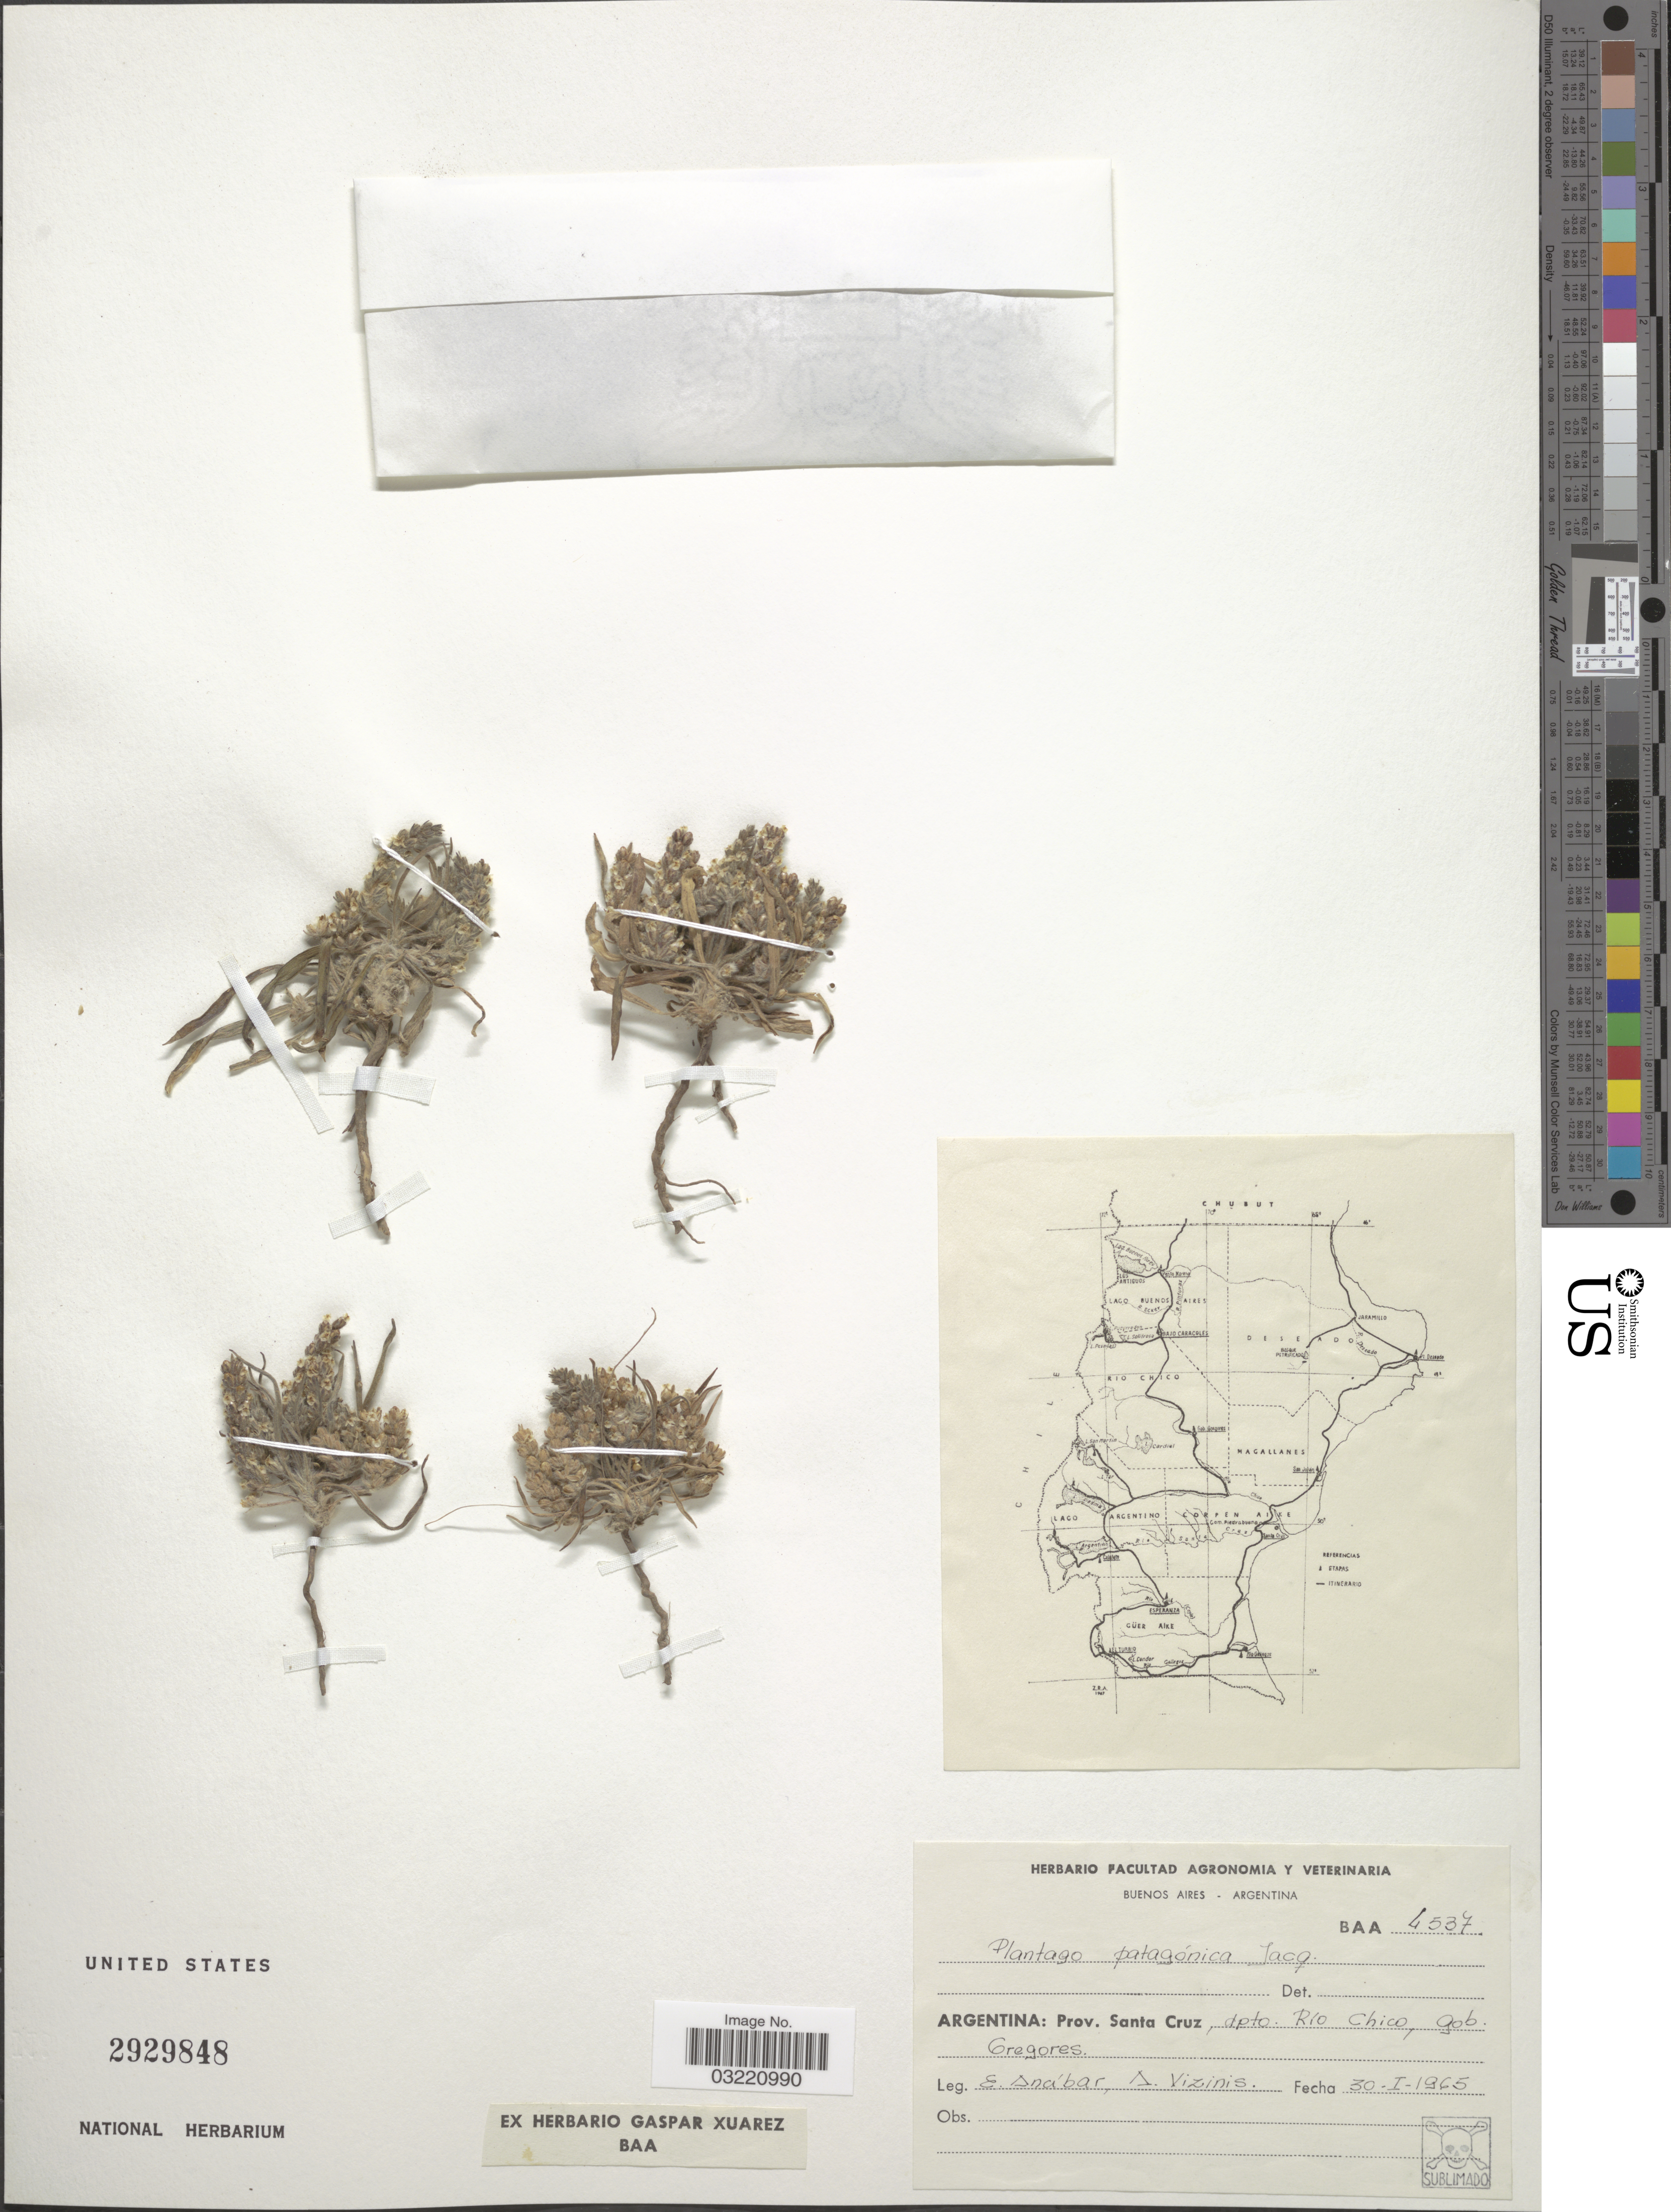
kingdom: Plantae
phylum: Tracheophyta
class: Magnoliopsida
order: Lamiales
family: Plantaginaceae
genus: Plantago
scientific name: Plantago patagonica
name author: Jacq.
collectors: E. Ancibor & A. Vizinis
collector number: B A A 4537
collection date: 1965-01-30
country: Argentina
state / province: Santa Cruz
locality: Dpto. Río Chico, gob. Gregores.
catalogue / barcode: US 2929848